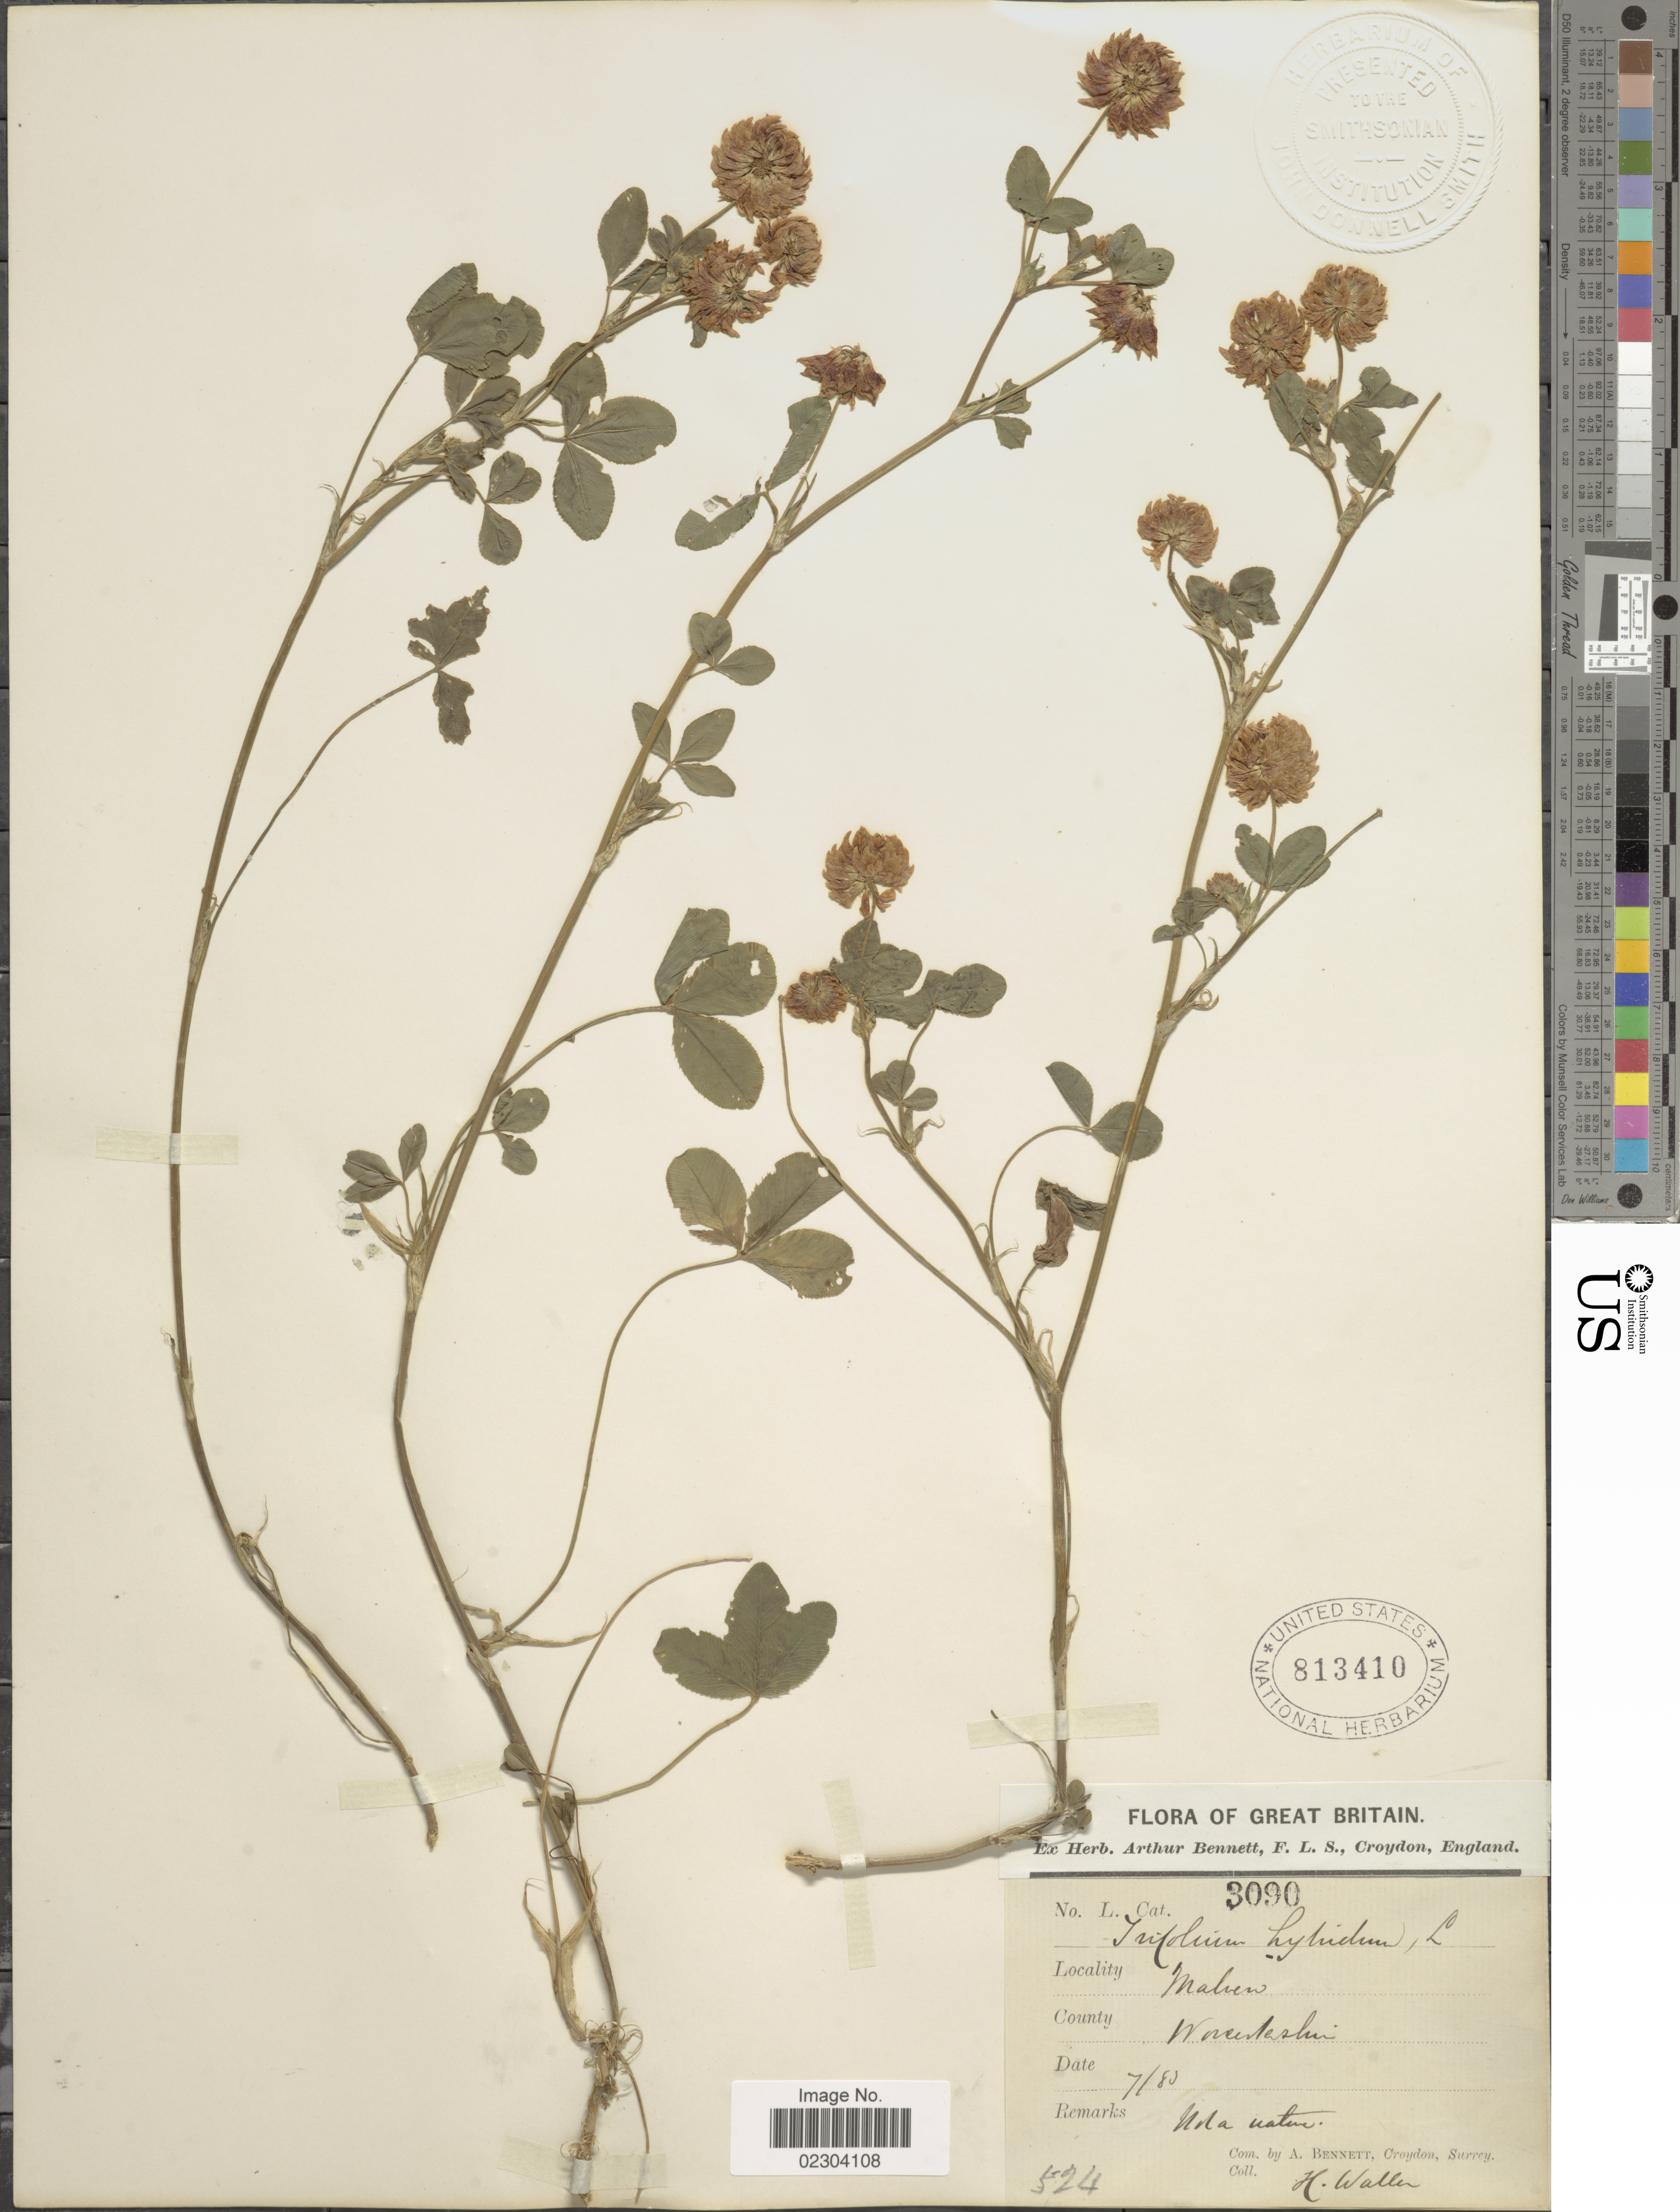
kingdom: Plantae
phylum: Tracheophyta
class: Magnoliopsida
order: Fabales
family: Fabaceae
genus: Trifolium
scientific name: Trifolium hybridum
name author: L.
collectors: H. Waller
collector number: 524/3090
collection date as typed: Transcribed d/m/y: /7/80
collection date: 1880-07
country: United Kingdom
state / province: England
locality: County Worcestershire. Malvern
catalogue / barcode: US 813410